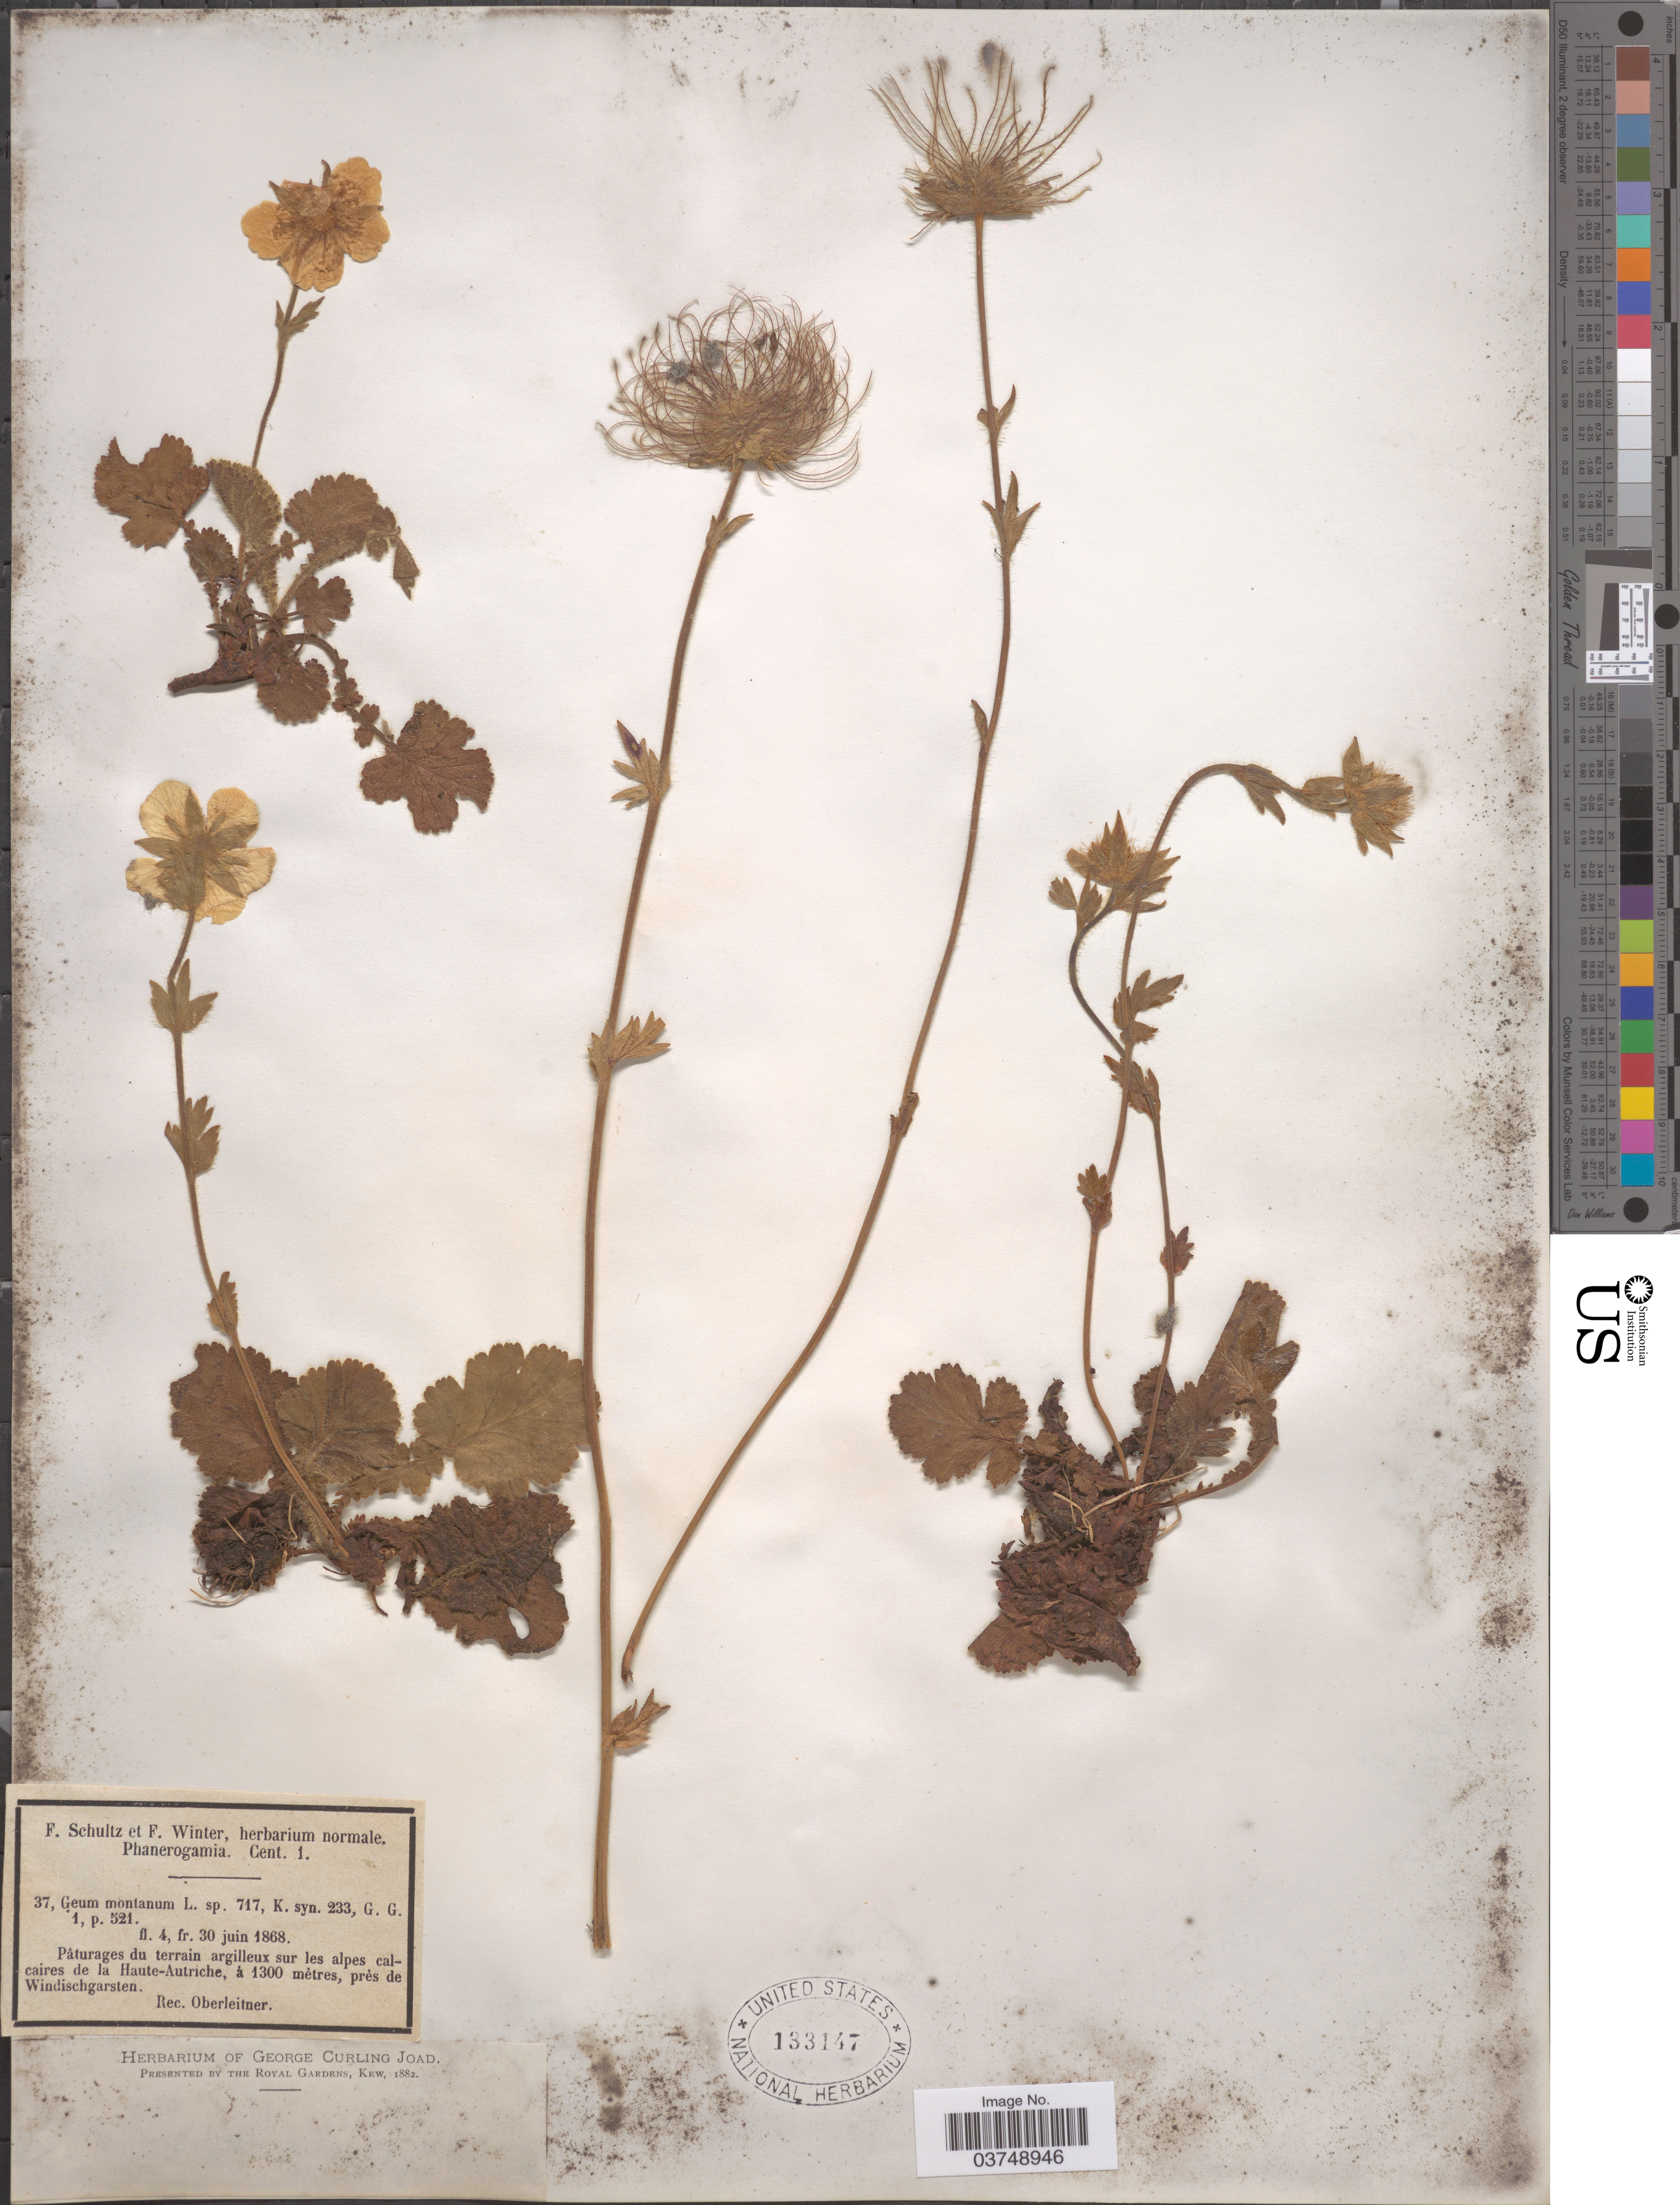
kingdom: Plantae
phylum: Tracheophyta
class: Magnoliopsida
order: Rosales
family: Rosaceae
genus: Geum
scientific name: Geum montanum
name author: L.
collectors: Oberleitner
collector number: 37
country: Austria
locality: Pàturages du terrain argilleux sur les alpes calcaires de la Haute-Autriche, près de Windischgarsten.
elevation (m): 1300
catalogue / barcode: US 133147